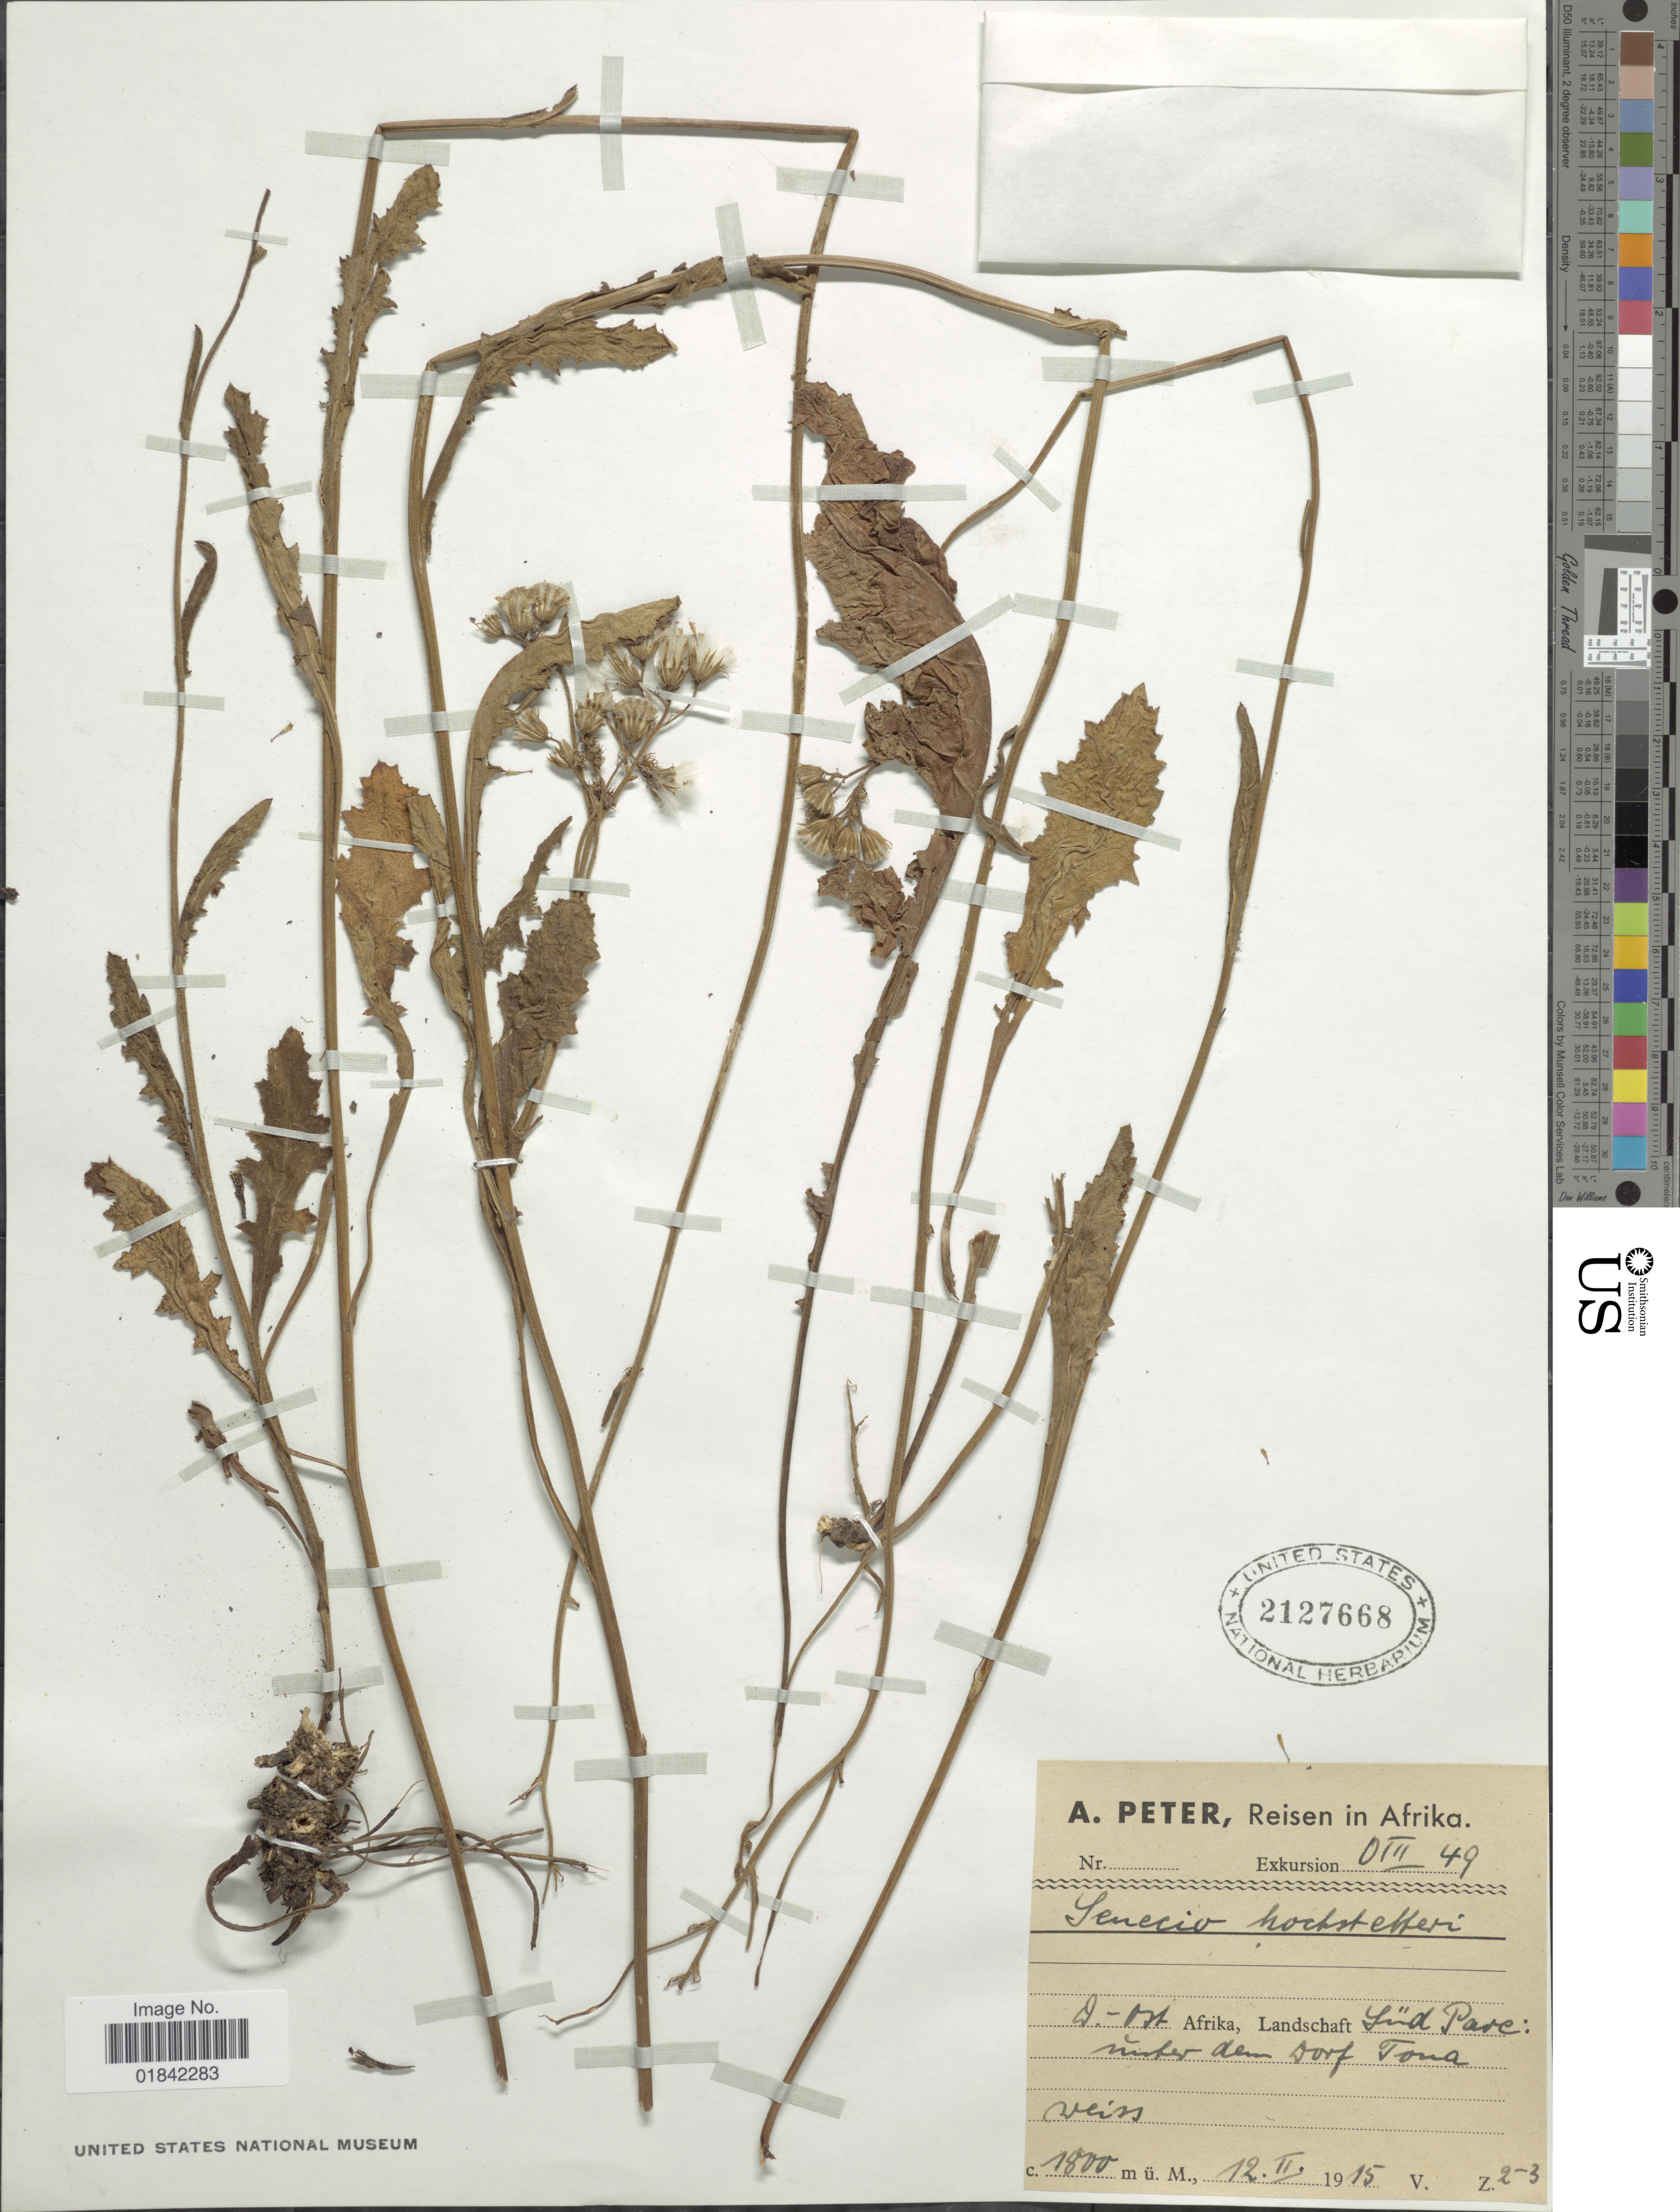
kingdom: Plantae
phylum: Tracheophyta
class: Magnoliopsida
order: Asterales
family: Asteraceae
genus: Senecio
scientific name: Senecio hochstetteri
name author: Sch. Bip.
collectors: A. Peter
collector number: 0III49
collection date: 1915-02-12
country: Tanzania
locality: D. Ost Afrika, Landschaft, Sud Pare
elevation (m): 1800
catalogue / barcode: US 2127688